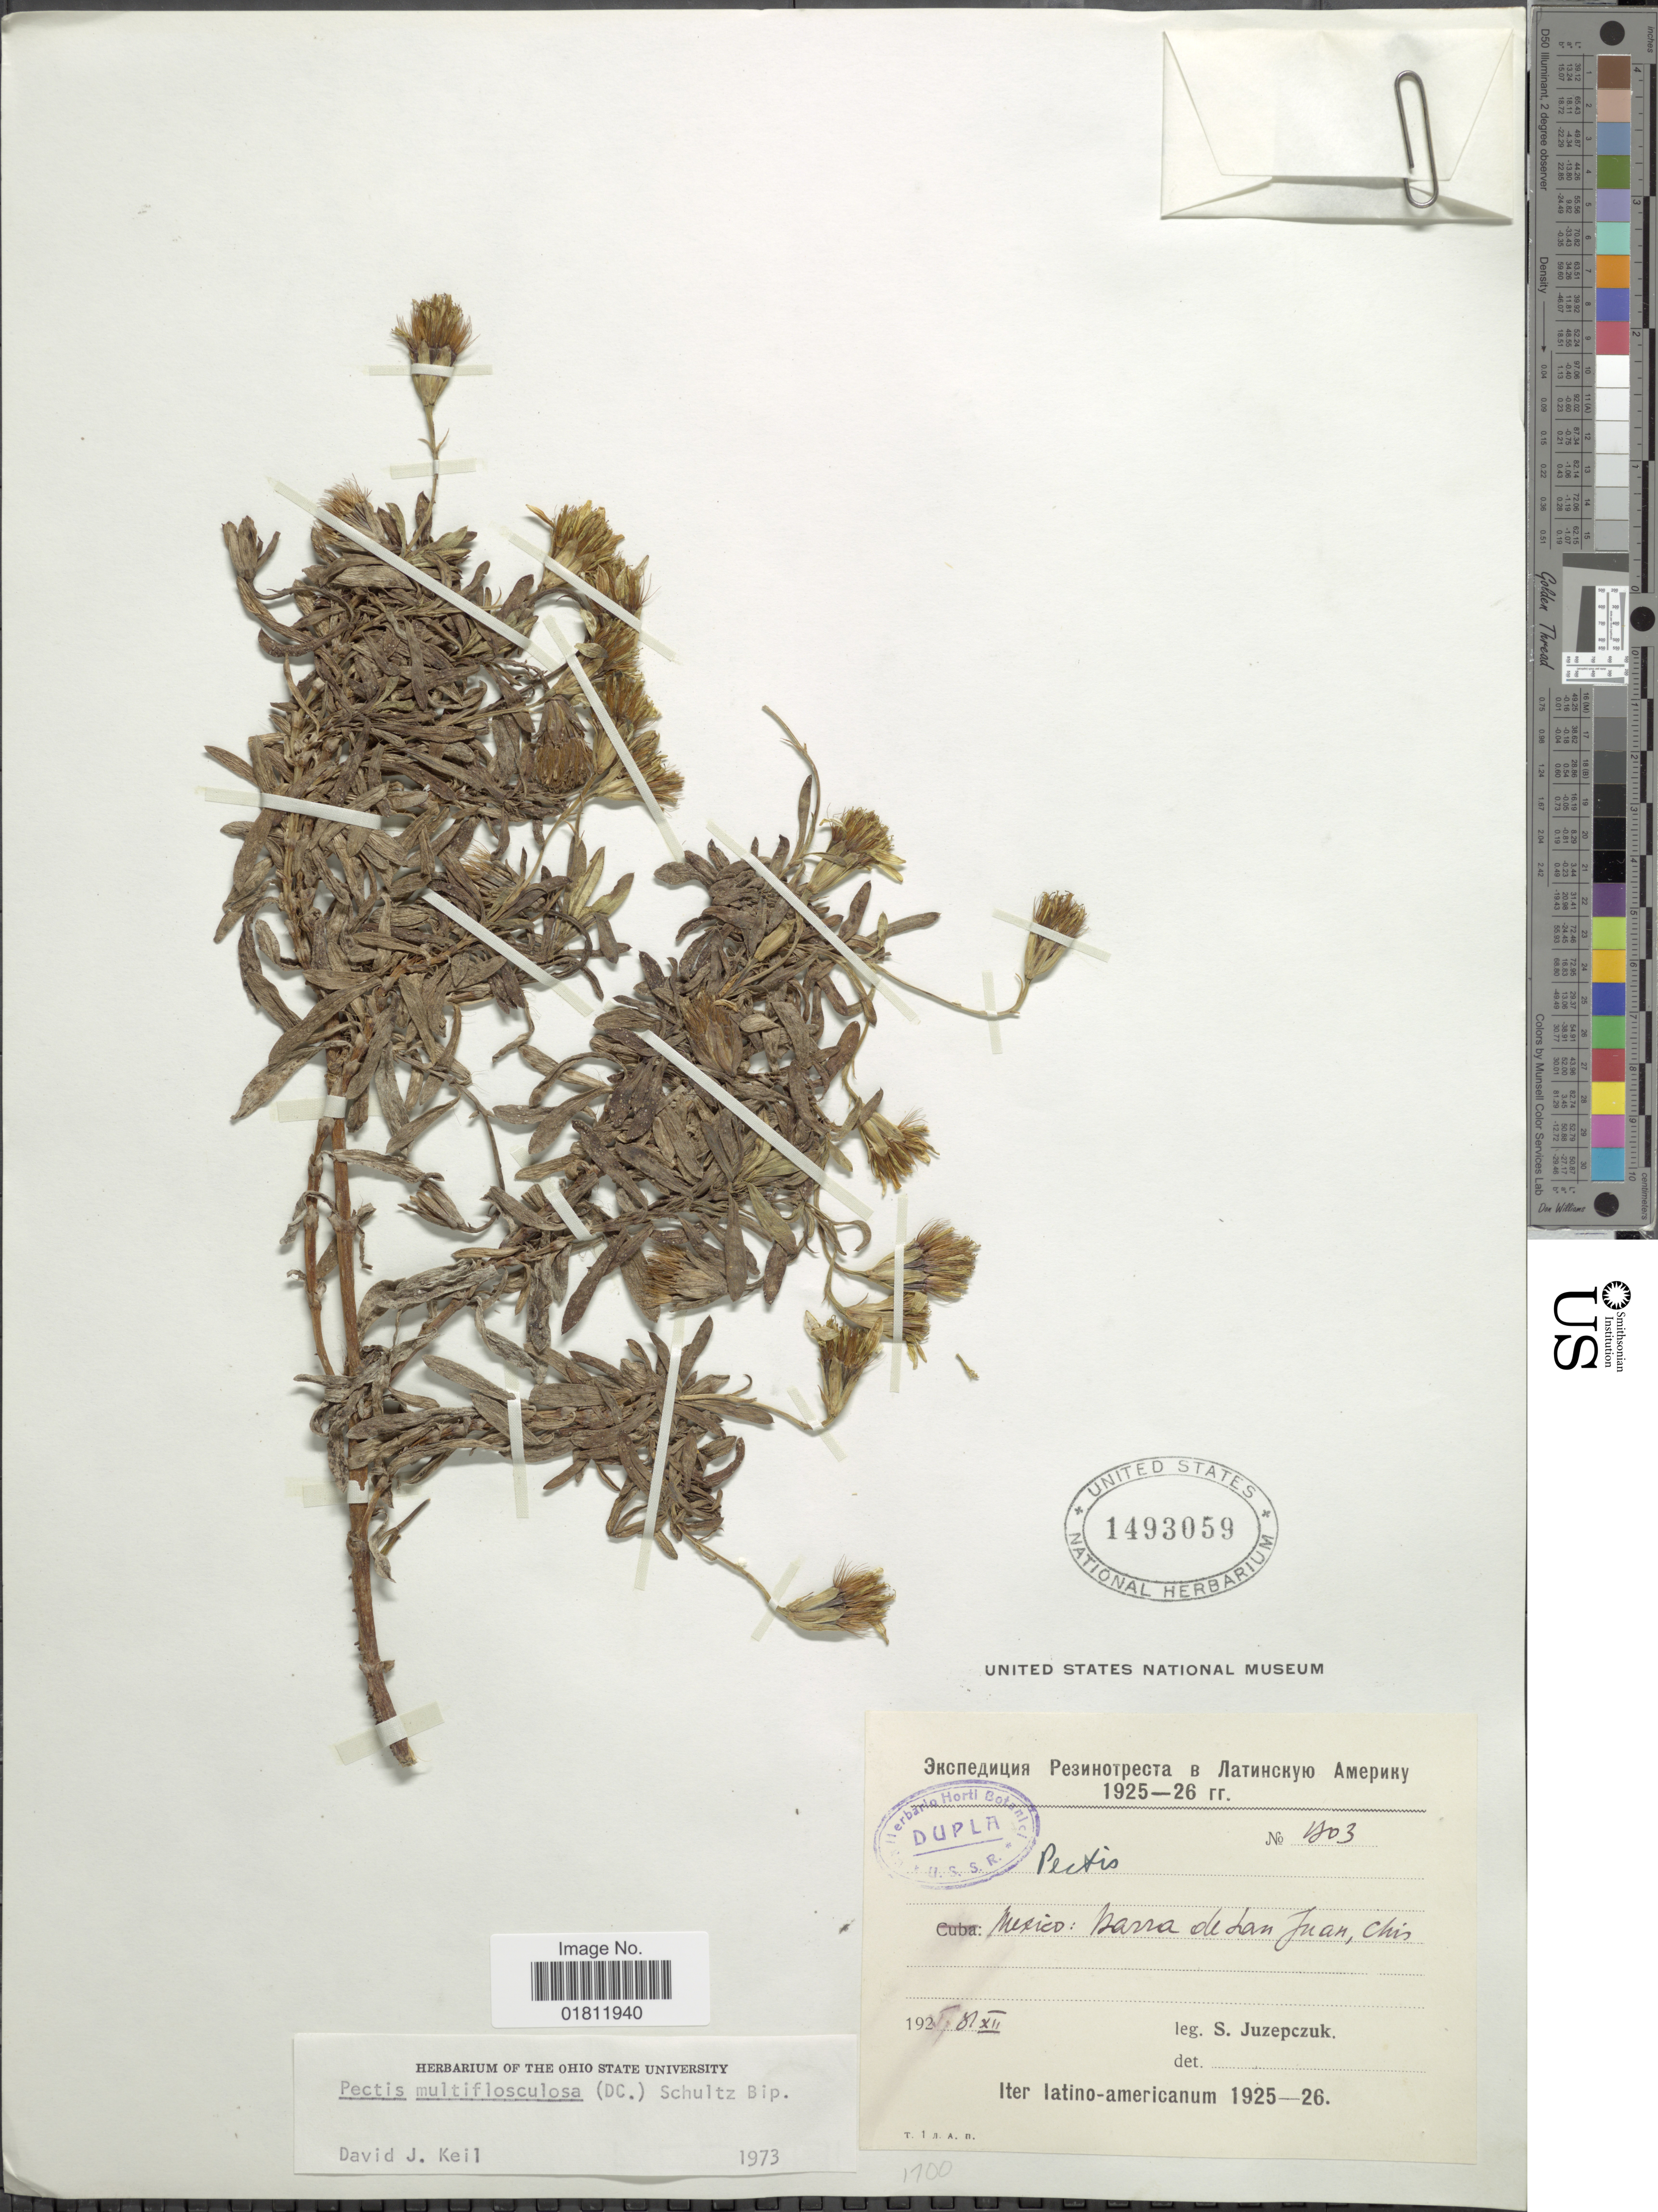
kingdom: Plantae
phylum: Tracheophyta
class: Magnoliopsida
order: Asterales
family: Asteraceae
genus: Pectis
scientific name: Pectis multiflosculosa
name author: (DC.) Sch. Bip.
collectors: S. V. Juzepczuk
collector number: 1303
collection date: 1925-12-08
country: Mexico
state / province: Chiapas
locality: Mexico: Barra de San Juan, Chis.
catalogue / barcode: US 1493059